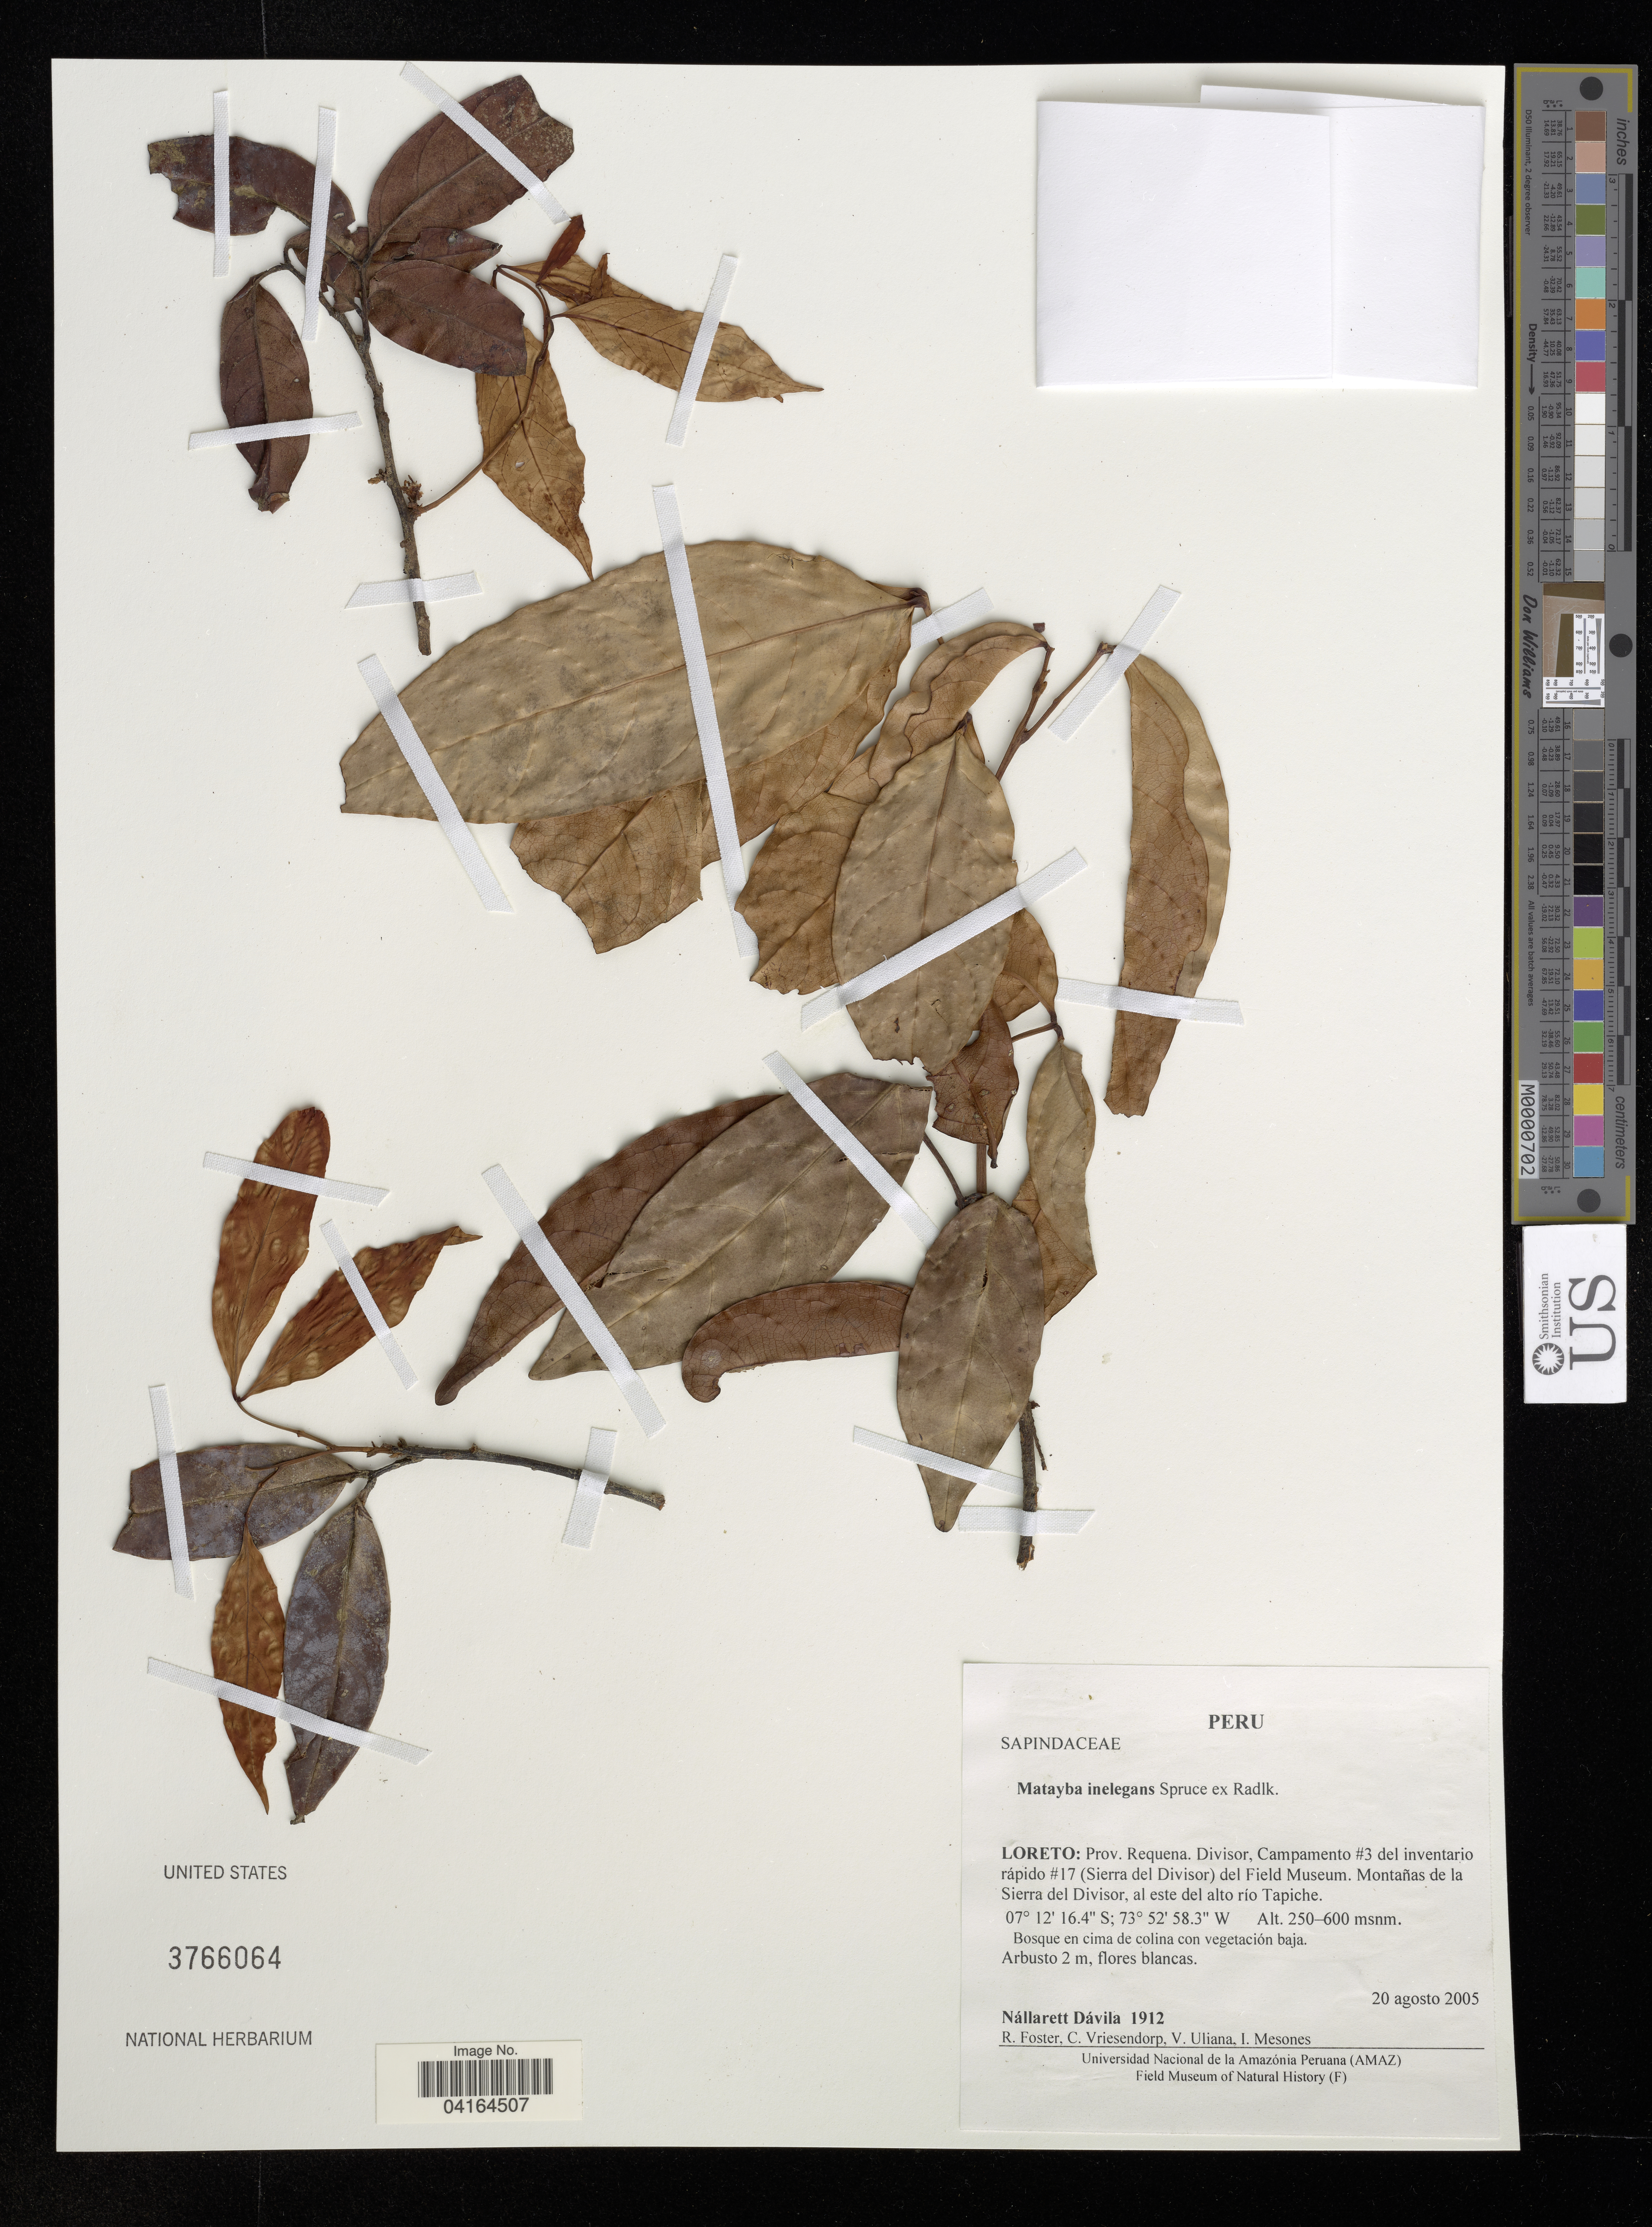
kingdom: Plantae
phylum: Tracheophyta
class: Magnoliopsida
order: Sapindales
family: Sapindaceae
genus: Matayba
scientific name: Matayba inelegans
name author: Radlk.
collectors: N. Dávila, R. Foster, C. Vriesendorp, V. L. Uliana & I. Mesones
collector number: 1912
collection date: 2005-08-20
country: Peru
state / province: Loreto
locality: Prov. Requena. Divisor, Campamento #3 del inventario rápido #17 (Sierra del Divisor) del Field Museum. Montañas de la Sierra del Divisor, al este del alto río Tapiche.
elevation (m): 250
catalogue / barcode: US 3766064